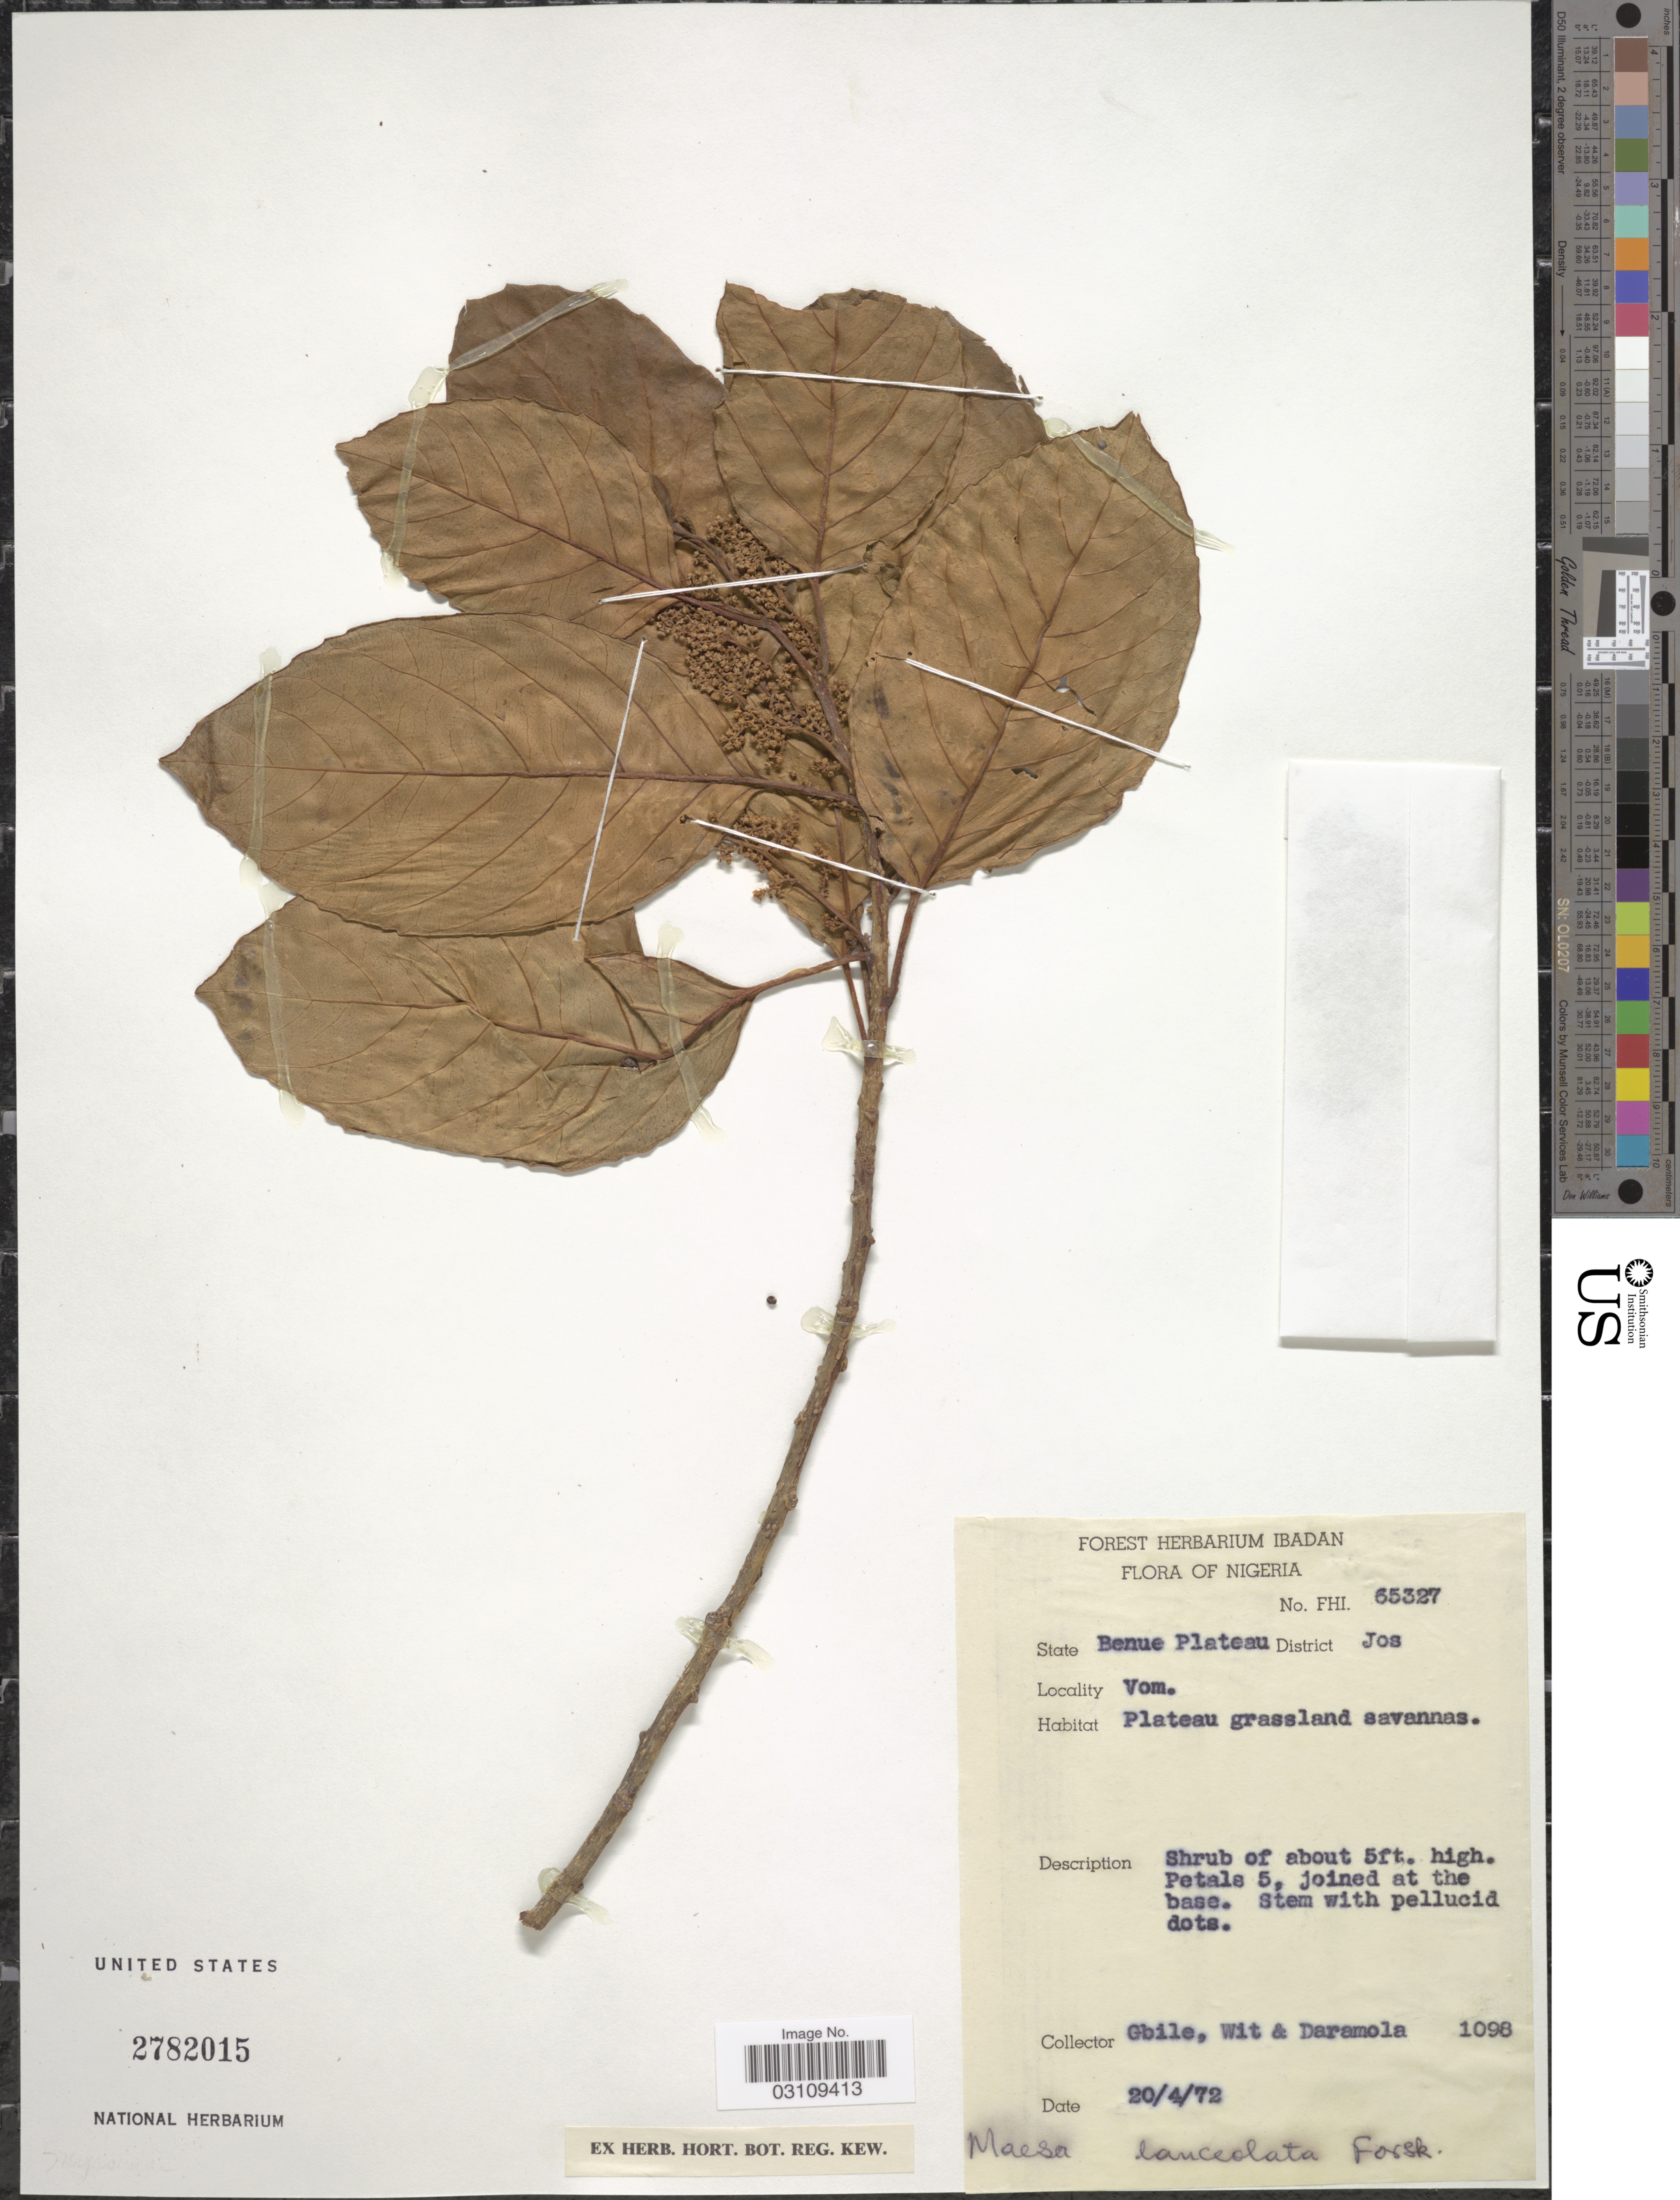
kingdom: Plantae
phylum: Tracheophyta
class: Magnoliopsida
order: Ericales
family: Primulaceae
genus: Maesa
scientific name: Maesa lanceolata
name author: Forssk.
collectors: Gbile, Wit & Daramola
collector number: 1098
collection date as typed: Transcribed d/m/y: 20/4/72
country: Nigeria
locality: Benue Plateau, District Jos, Vom.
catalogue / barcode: US 2782015